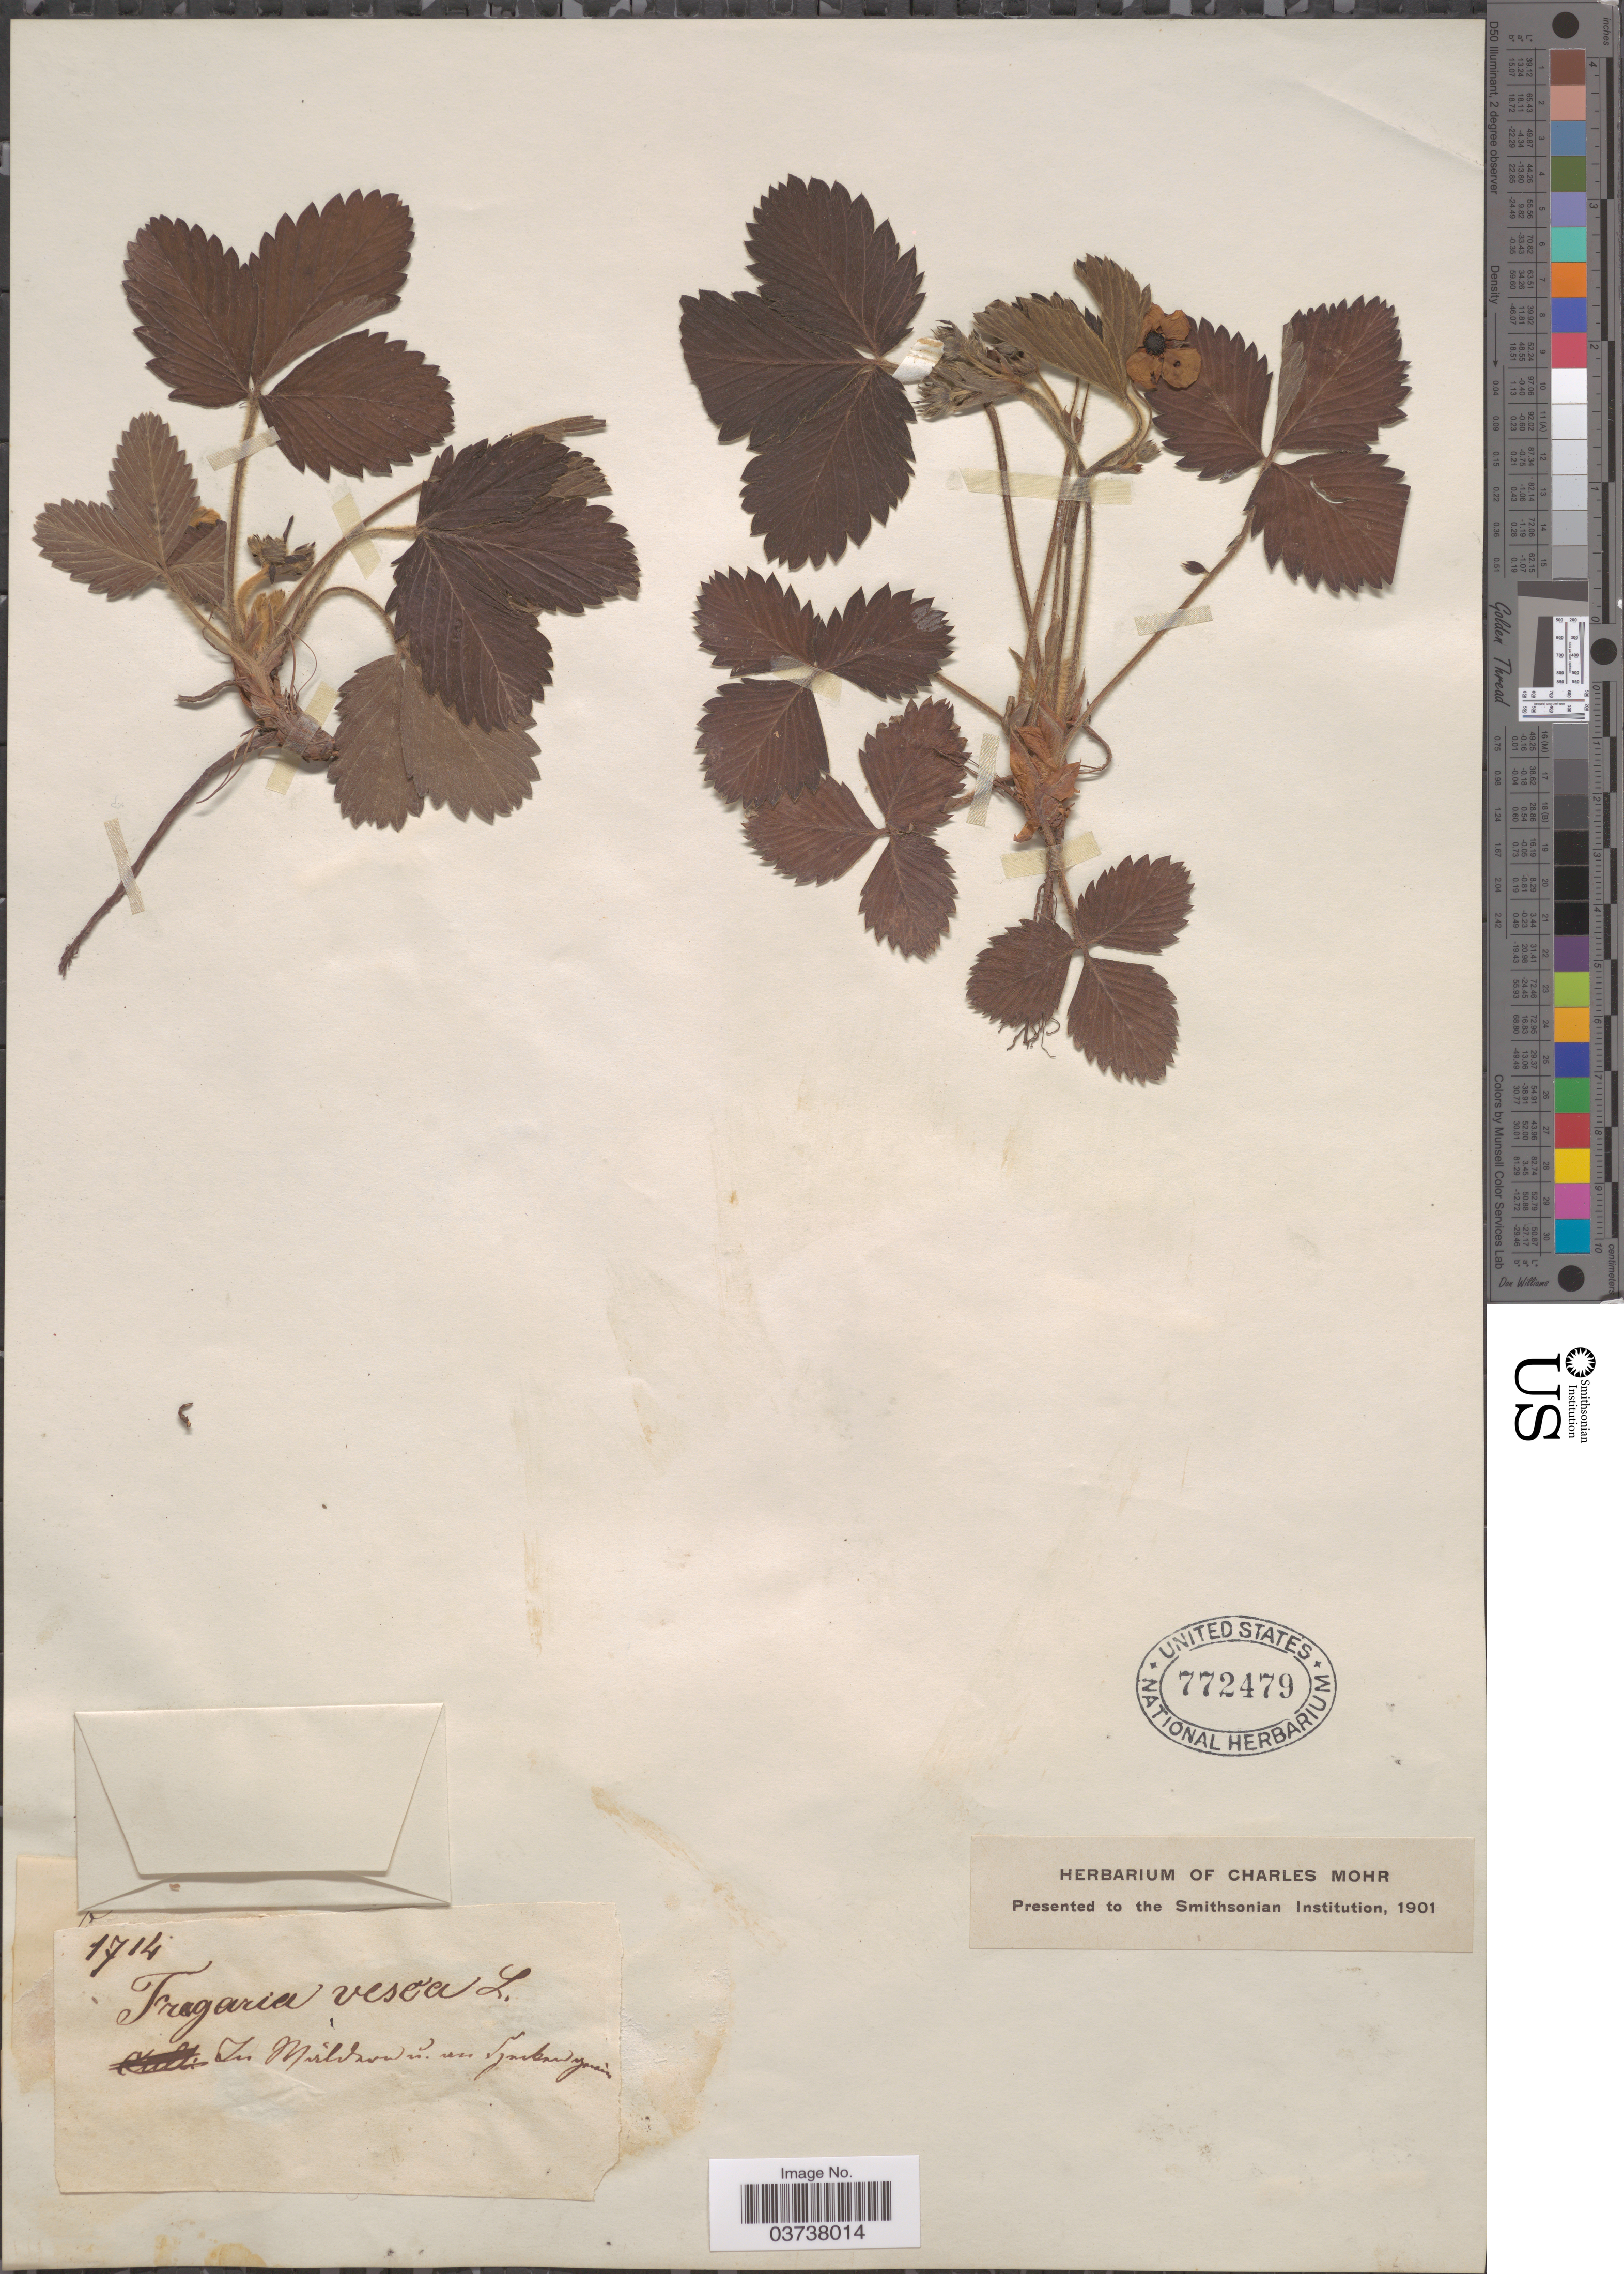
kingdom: Plantae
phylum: Tracheophyta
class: Magnoliopsida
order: Rosales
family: Rosaceae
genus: Fragaria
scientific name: Fragaria vesca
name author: L.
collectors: ex herb. Charles Mohr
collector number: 1714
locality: In Mirldrand [interpreted] um Sjurkan [interpreted] yunan [interpreted].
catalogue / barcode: US 772479